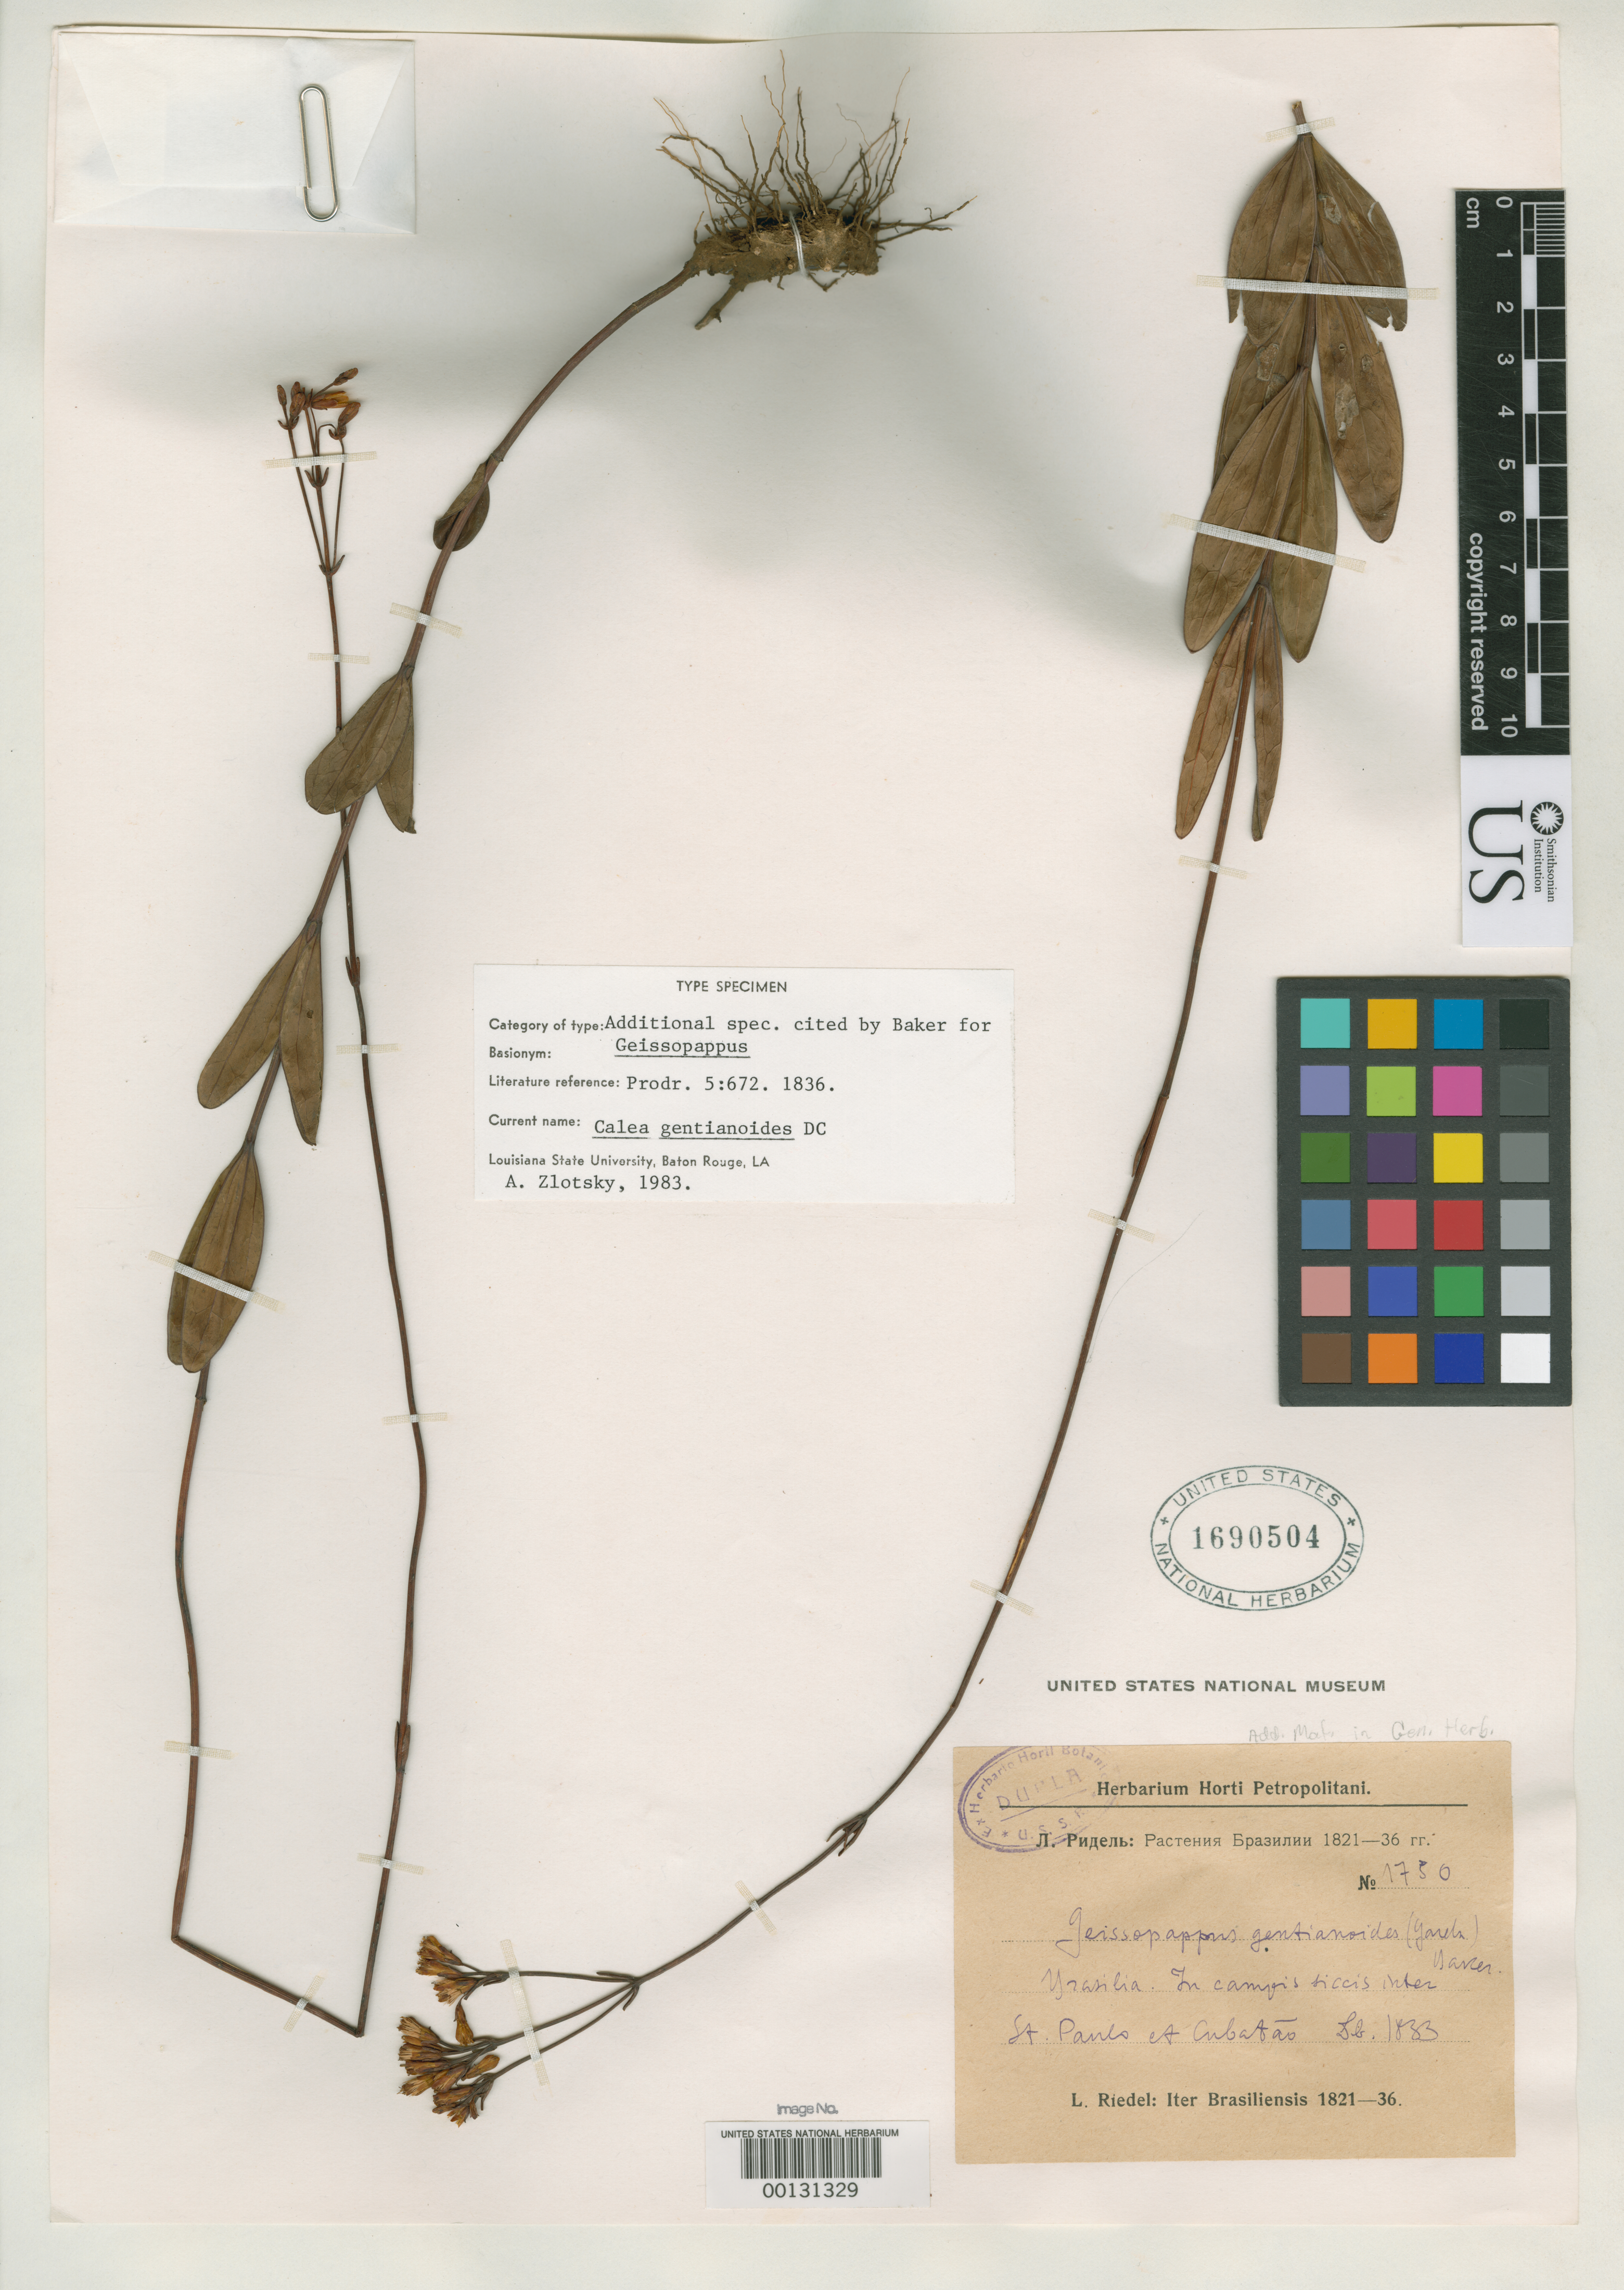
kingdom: Plantae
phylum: Tracheophyta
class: Magnoliopsida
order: Asterales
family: Asteraceae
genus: Calea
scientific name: Calea gentianoides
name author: DC.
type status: Type Collection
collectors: L. Riedel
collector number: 1780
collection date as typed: Dec 1833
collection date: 1833-12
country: Brazil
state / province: São Paulo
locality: S. Paulo et Cubatao.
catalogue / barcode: US 1690504